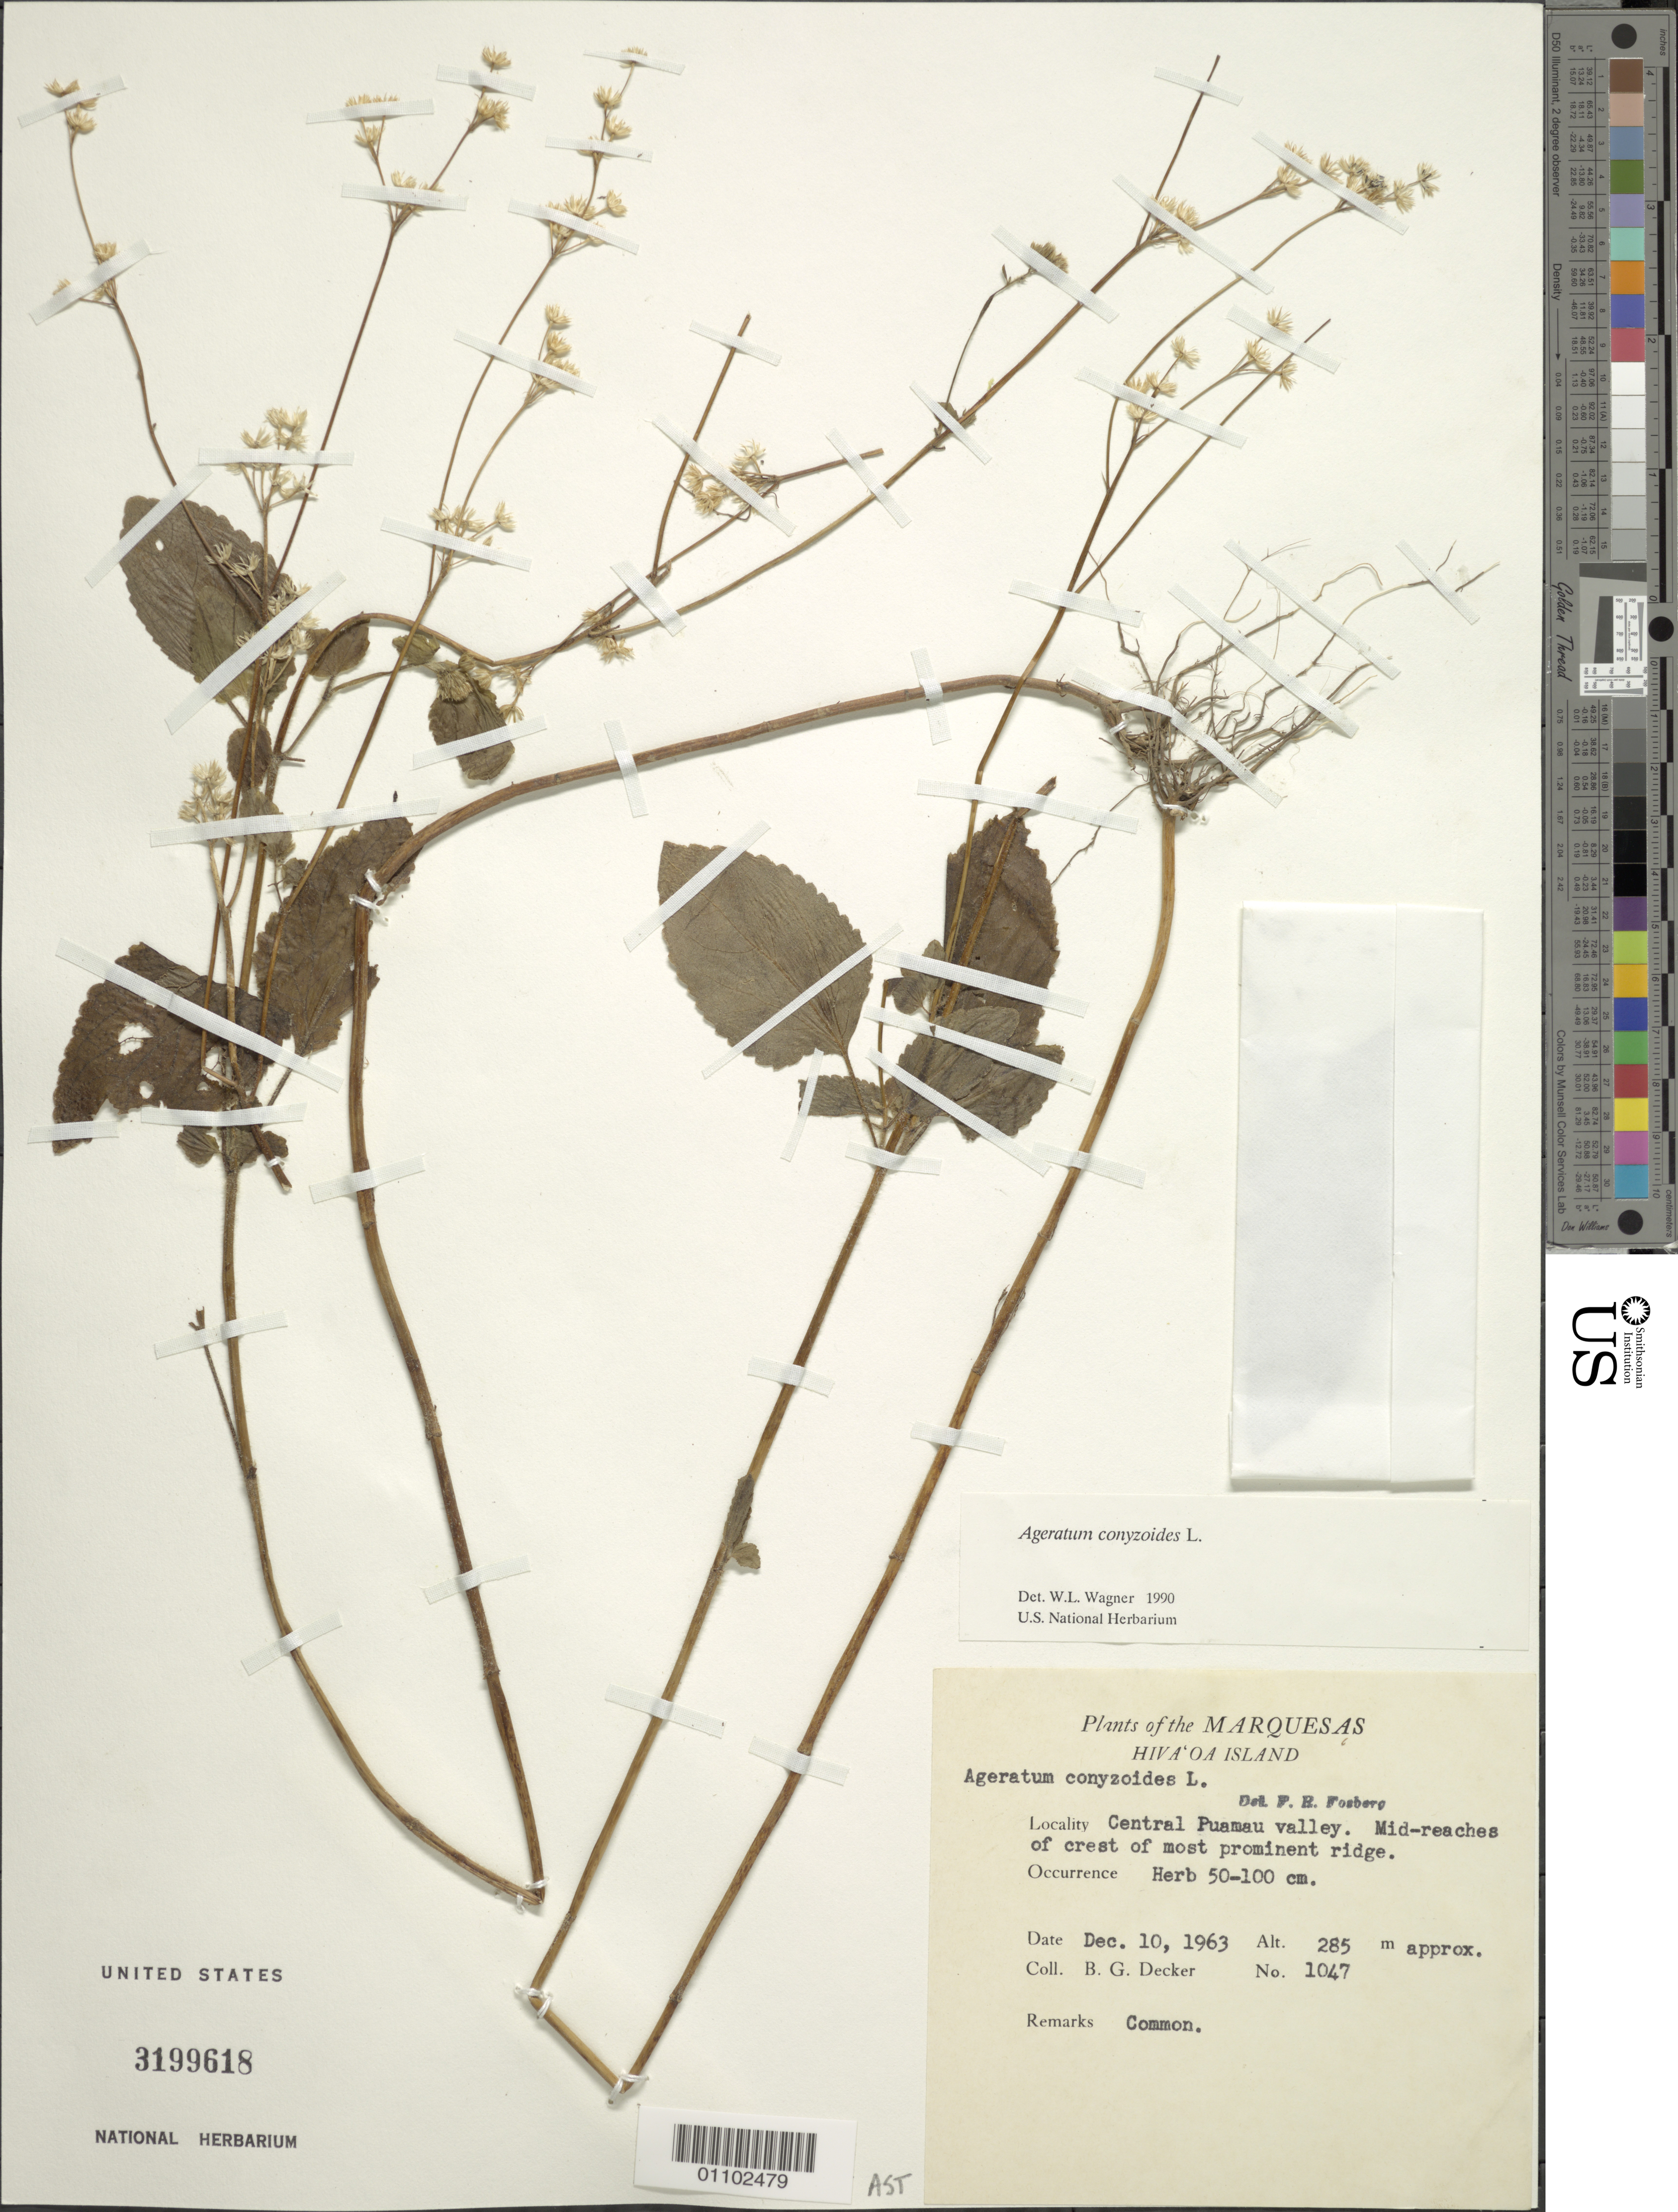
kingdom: Plantae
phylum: Tracheophyta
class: Magnoliopsida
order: Asterales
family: Asteraceae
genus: Ageratum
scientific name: Ageratum conyzoides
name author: L.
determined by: Wagner, W. L., (BOT), Smithsonian Institution - National Museum of Natural History (UNITED STATES)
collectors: B. G. Decker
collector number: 1047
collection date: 1963-12-10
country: French Polynesia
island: Hiva Oa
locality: central Puamau Valley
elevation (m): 285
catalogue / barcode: US 3199618